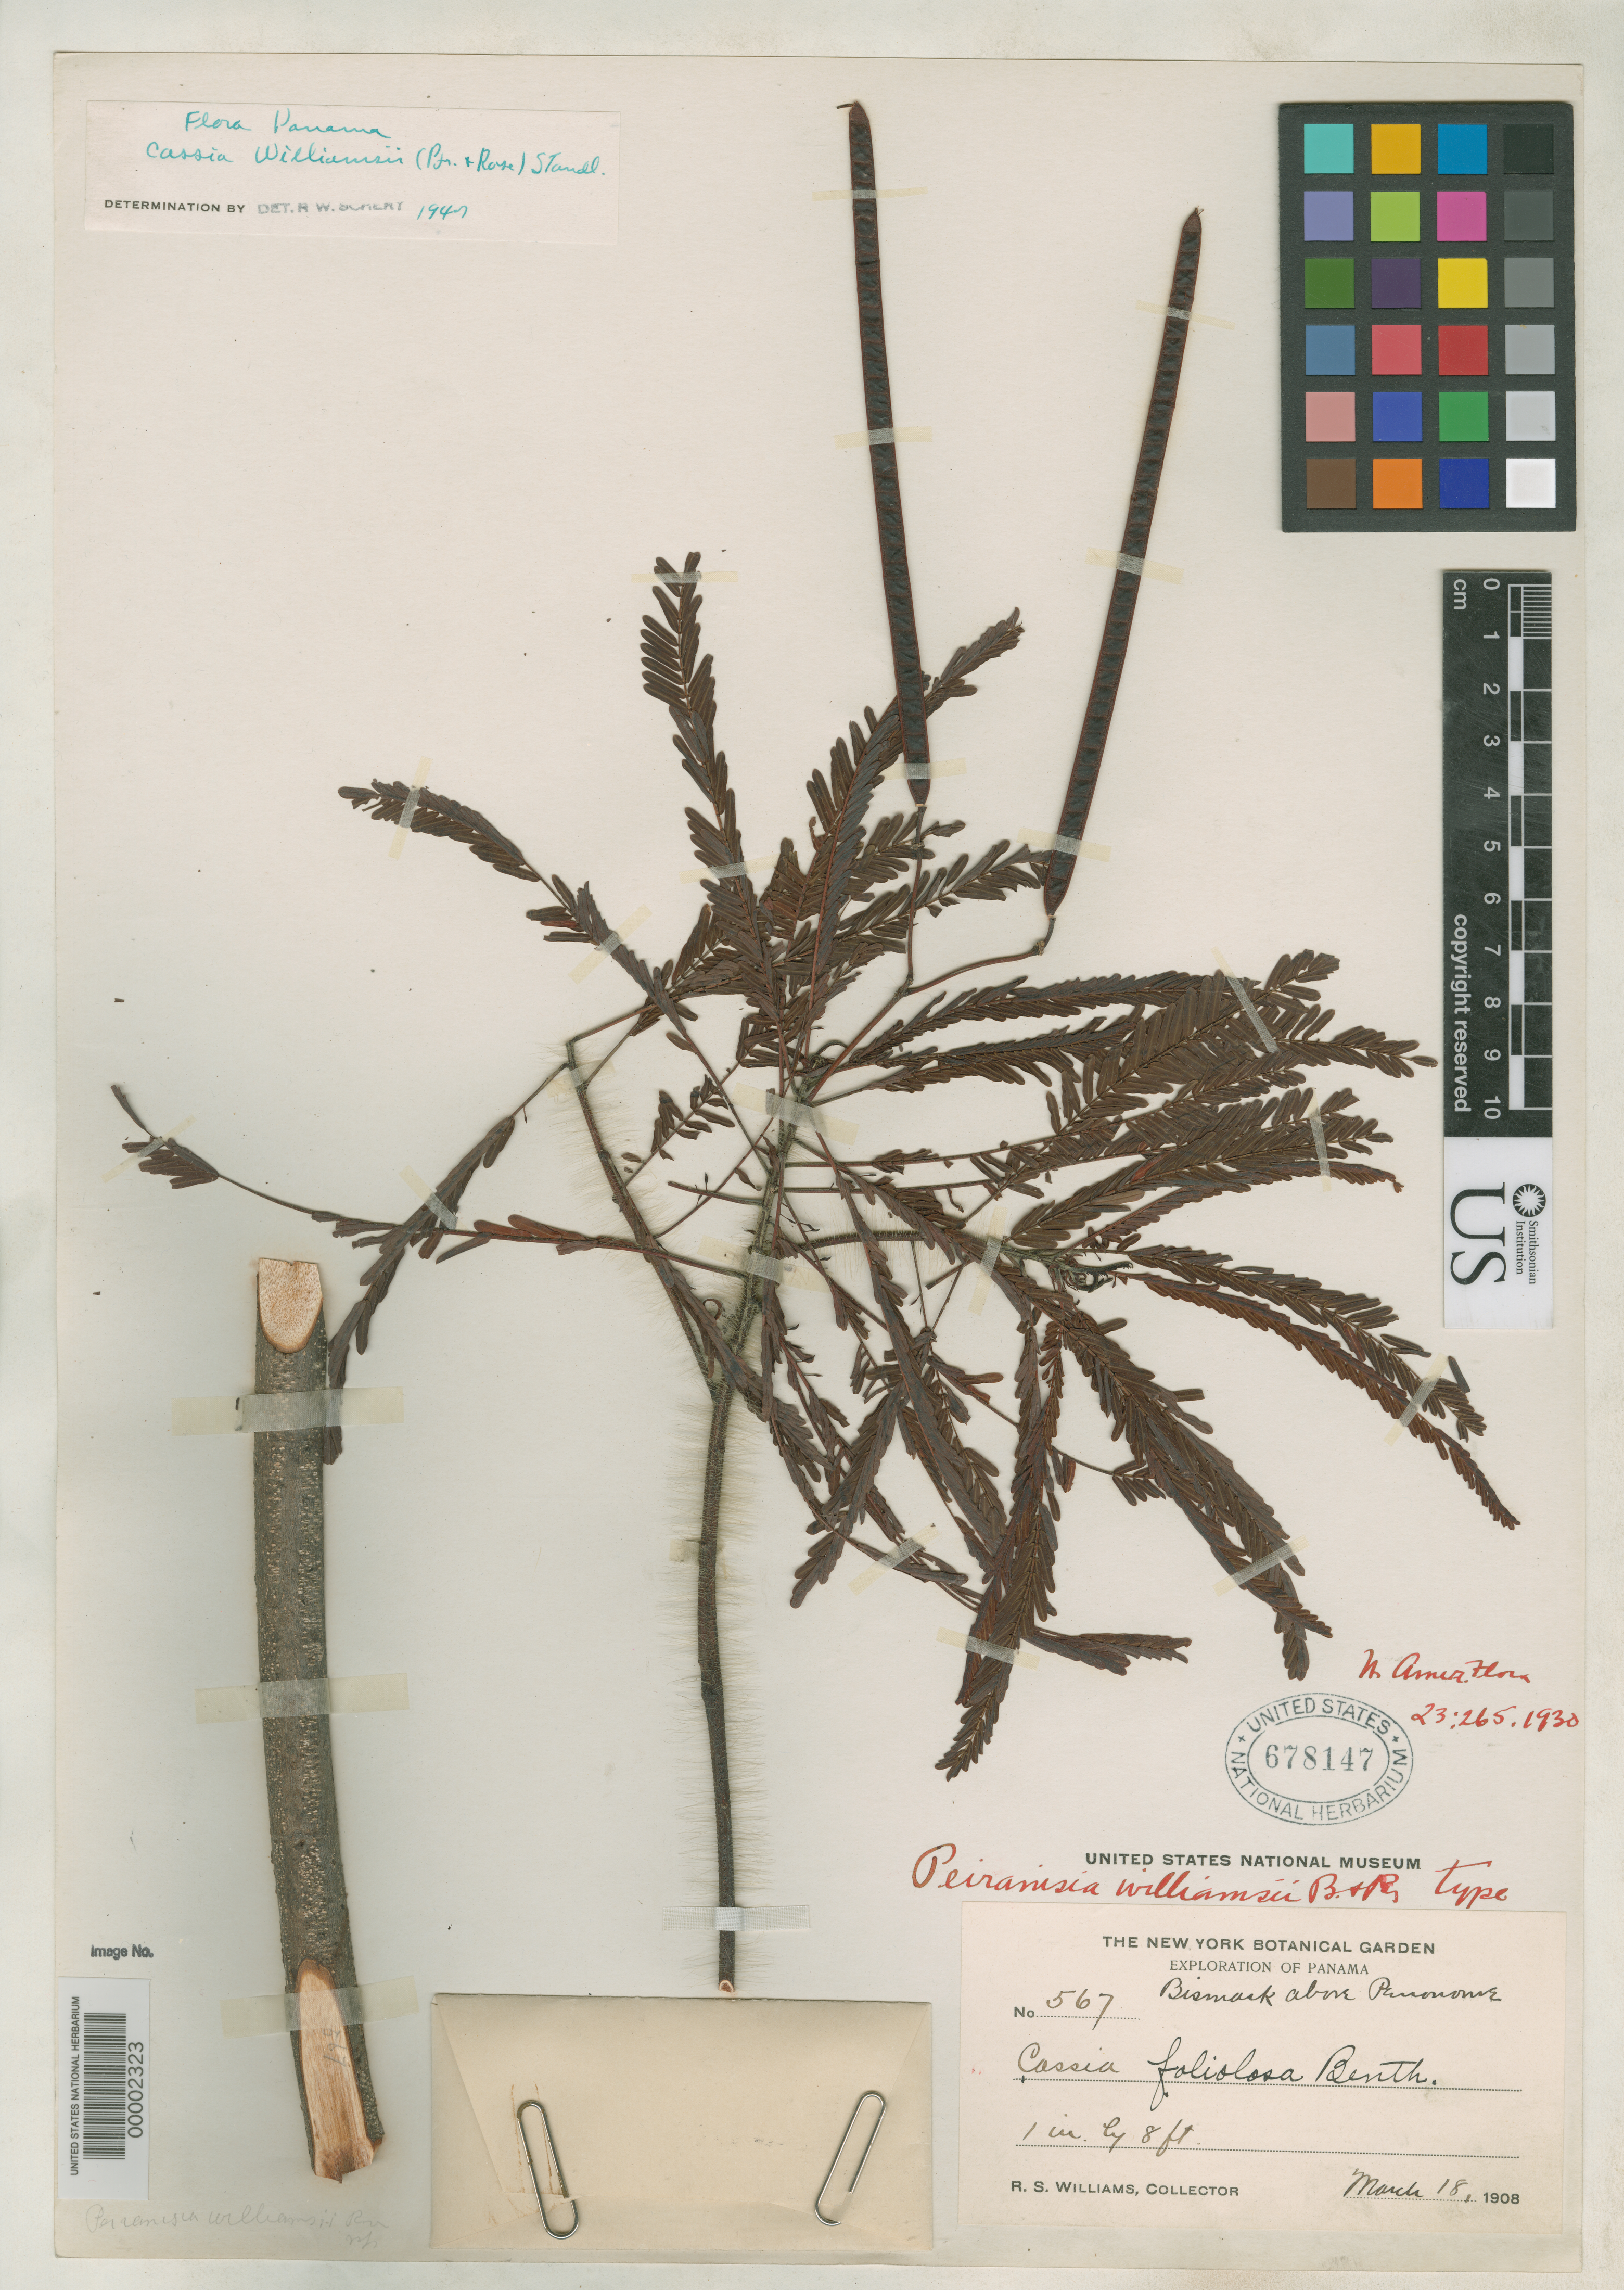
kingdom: Plantae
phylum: Tracheophyta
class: Magnoliopsida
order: Fabales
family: Fabaceae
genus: Peiranisia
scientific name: Peiranisia williamsii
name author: Britton & Rose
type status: Type Collection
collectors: R. S. Williams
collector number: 567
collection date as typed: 18 Mar 1908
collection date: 1908-03-18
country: Panama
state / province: Coclé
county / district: Penonomé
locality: Bismark, above Penonome.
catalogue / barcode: US 678147